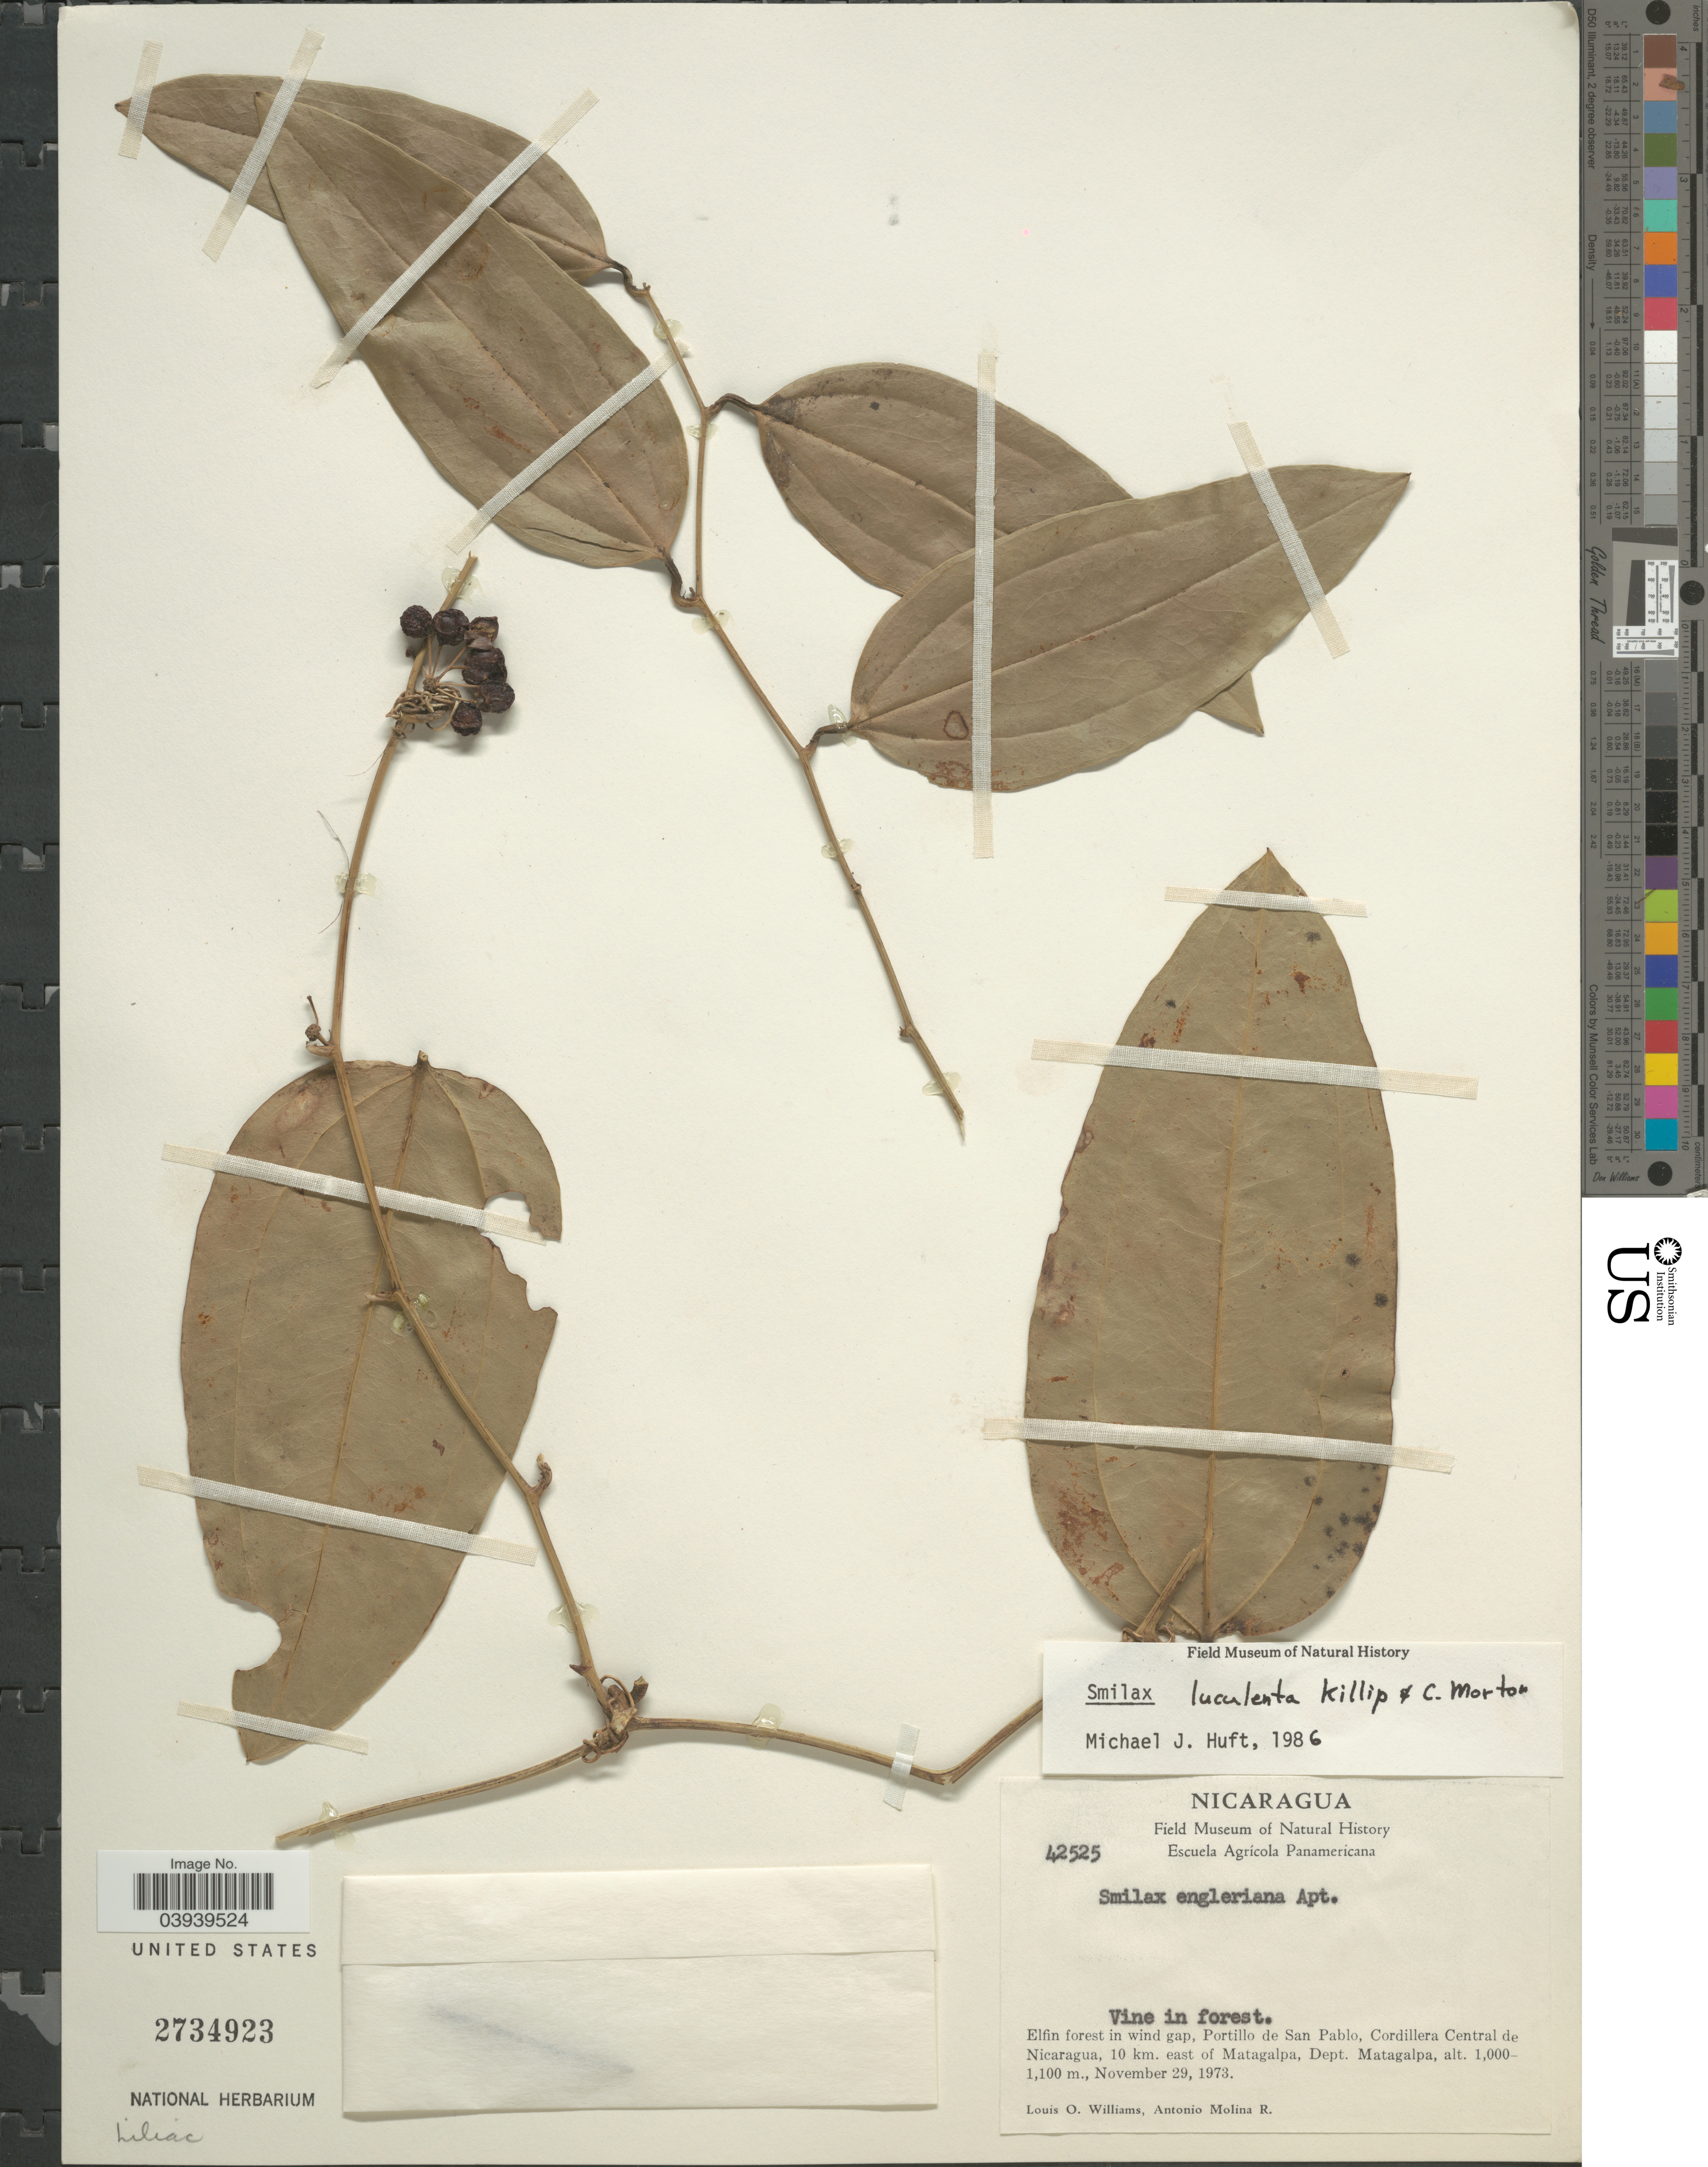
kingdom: Plantae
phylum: Tracheophyta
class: Liliopsida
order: Liliales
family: Smilacaceae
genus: Smilax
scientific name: Smilax luculenta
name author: Killip & C.V. Morton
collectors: L. O. Williams & A. Molina R.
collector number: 42525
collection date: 1973-11-29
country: Nicaragua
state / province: Matagalpa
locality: Elfin forest in wind gap, Portillo de San Pablo, Cordillera Central de Nicaragua, 10 km. east of Matagalpa, Dept. Matagalpa.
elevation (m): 1000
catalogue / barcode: US 2734923